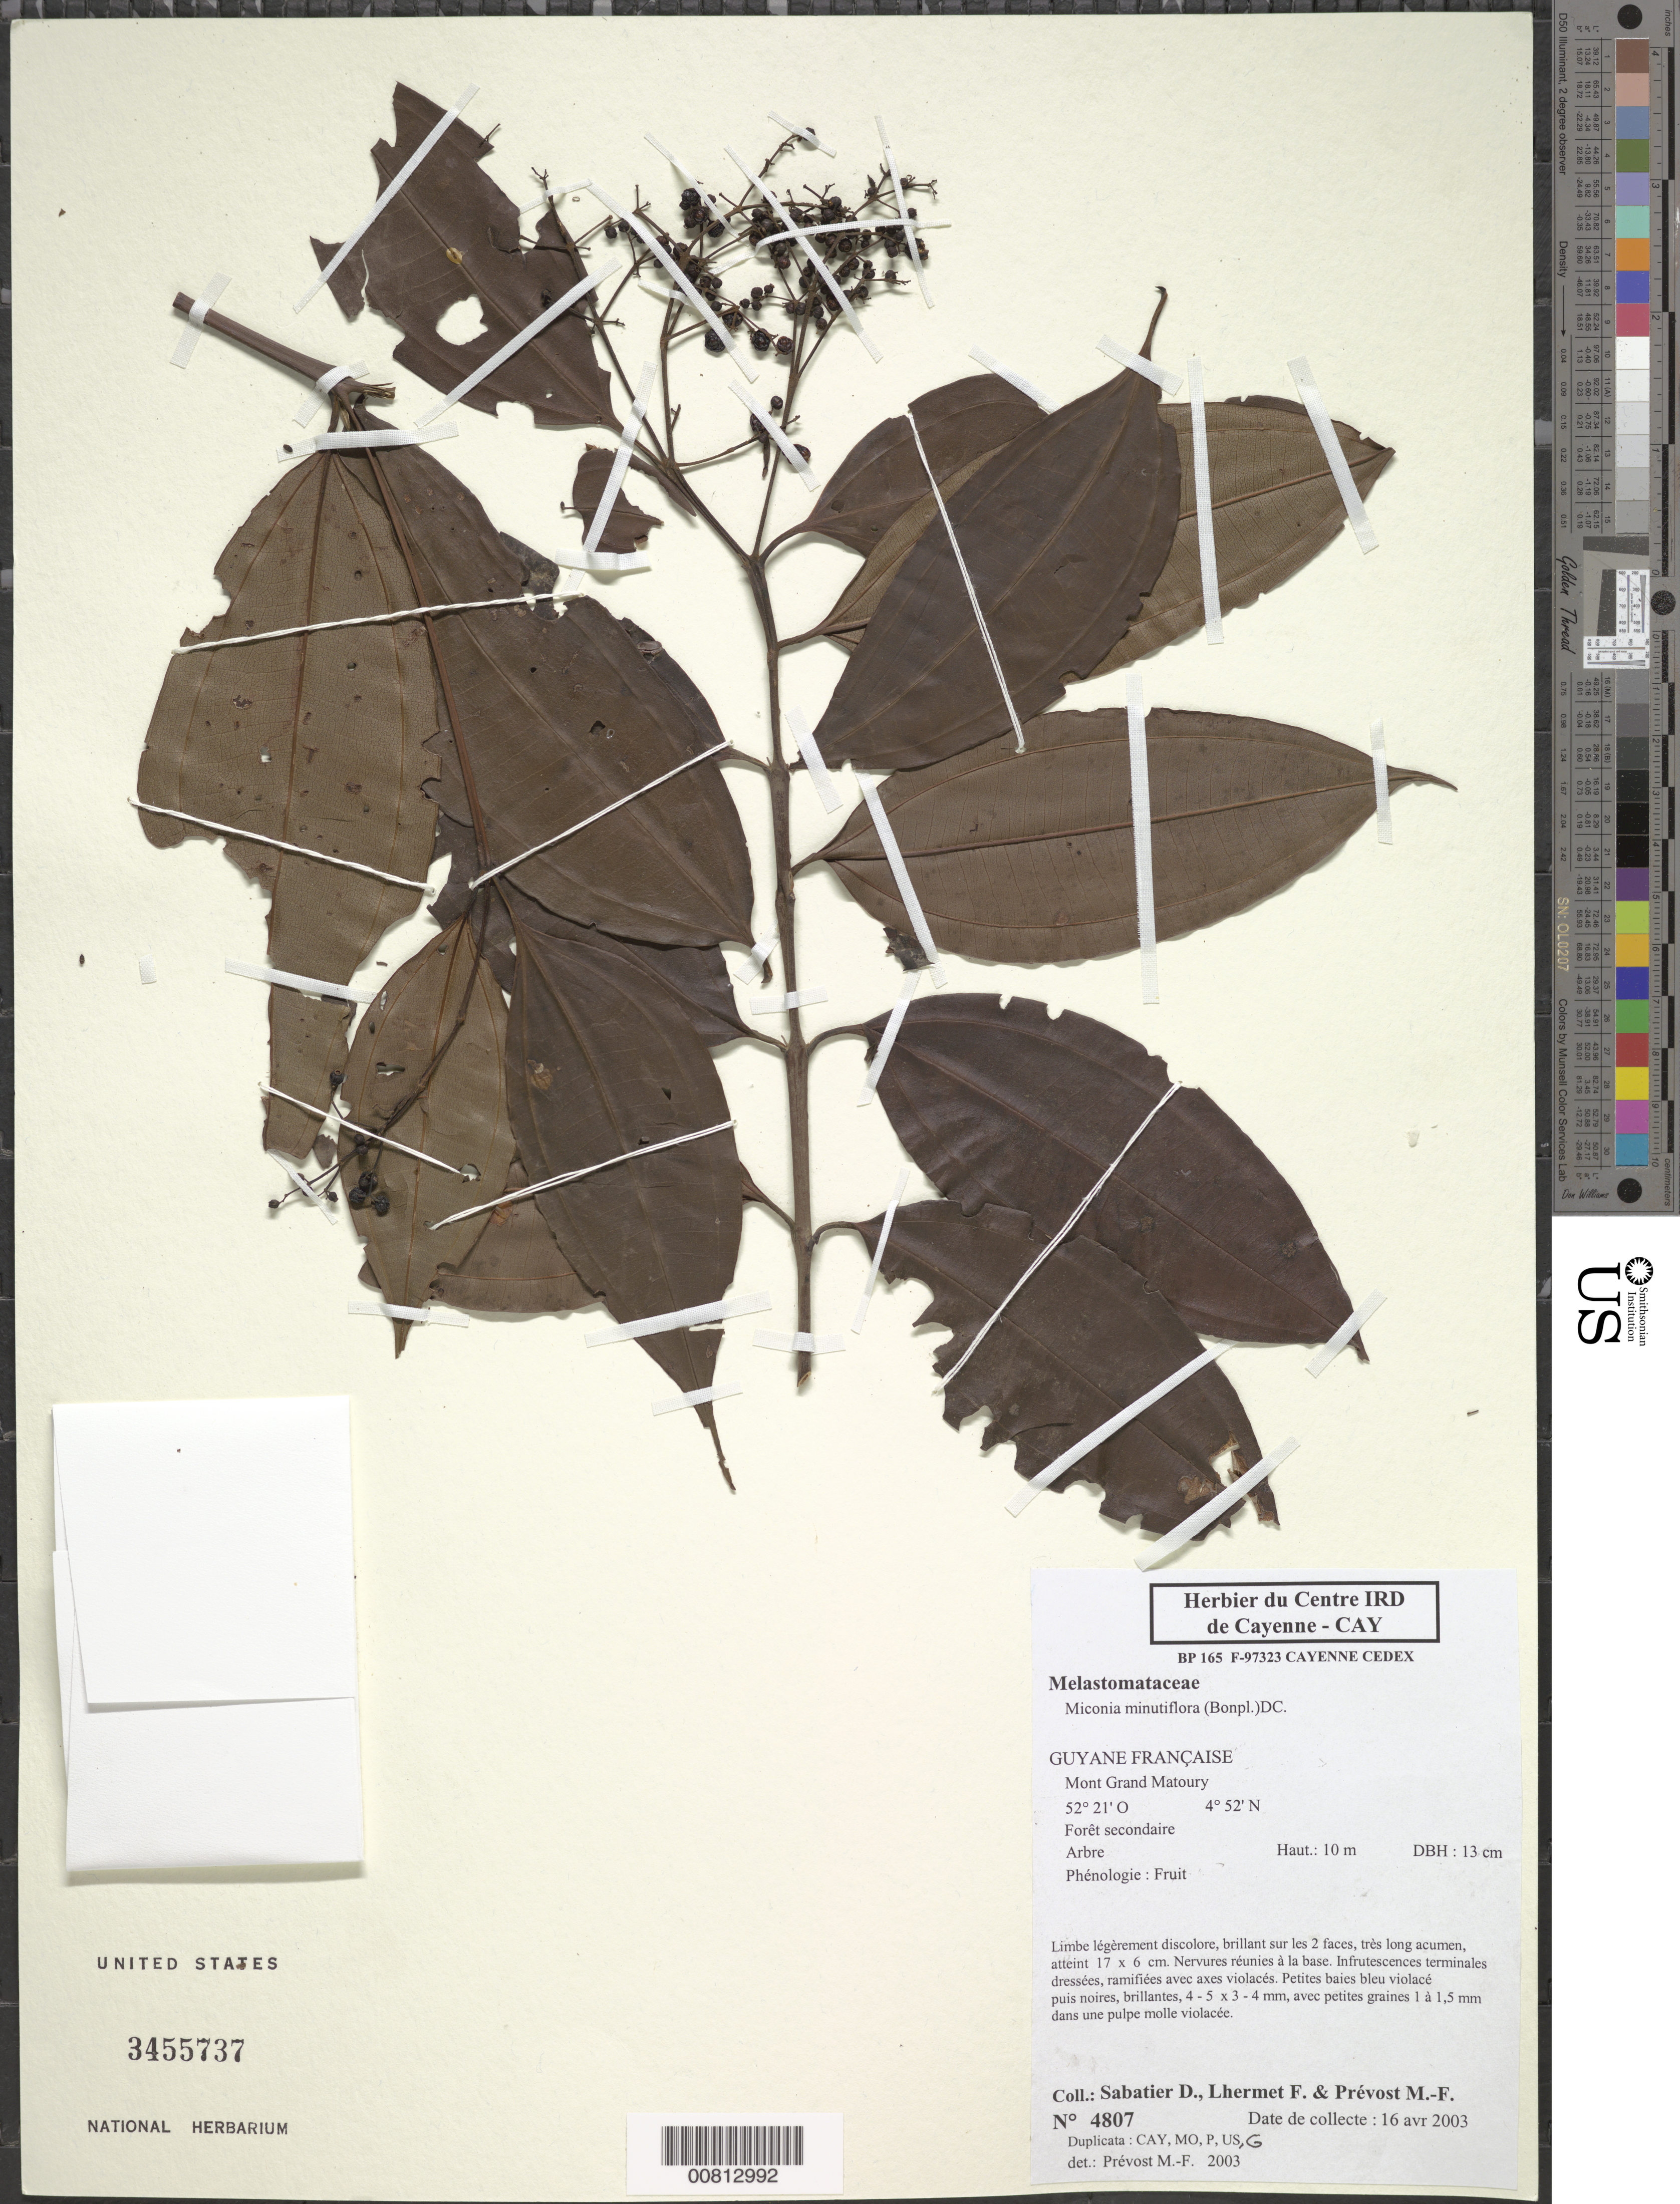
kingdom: Plantae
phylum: Tracheophyta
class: Magnoliopsida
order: Myrtales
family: Melastomataceae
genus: Miconia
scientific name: Miconia minutiflora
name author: (Bonpl.) DC.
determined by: Prévost, M.-F.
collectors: D. Sabatier, F. Lhermet & M.-F. Prévost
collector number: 4807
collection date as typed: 16-Apr-03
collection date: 2003-04-16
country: French Guiana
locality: Mont Grand Matoury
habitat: Secondary forest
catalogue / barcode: US 3455737